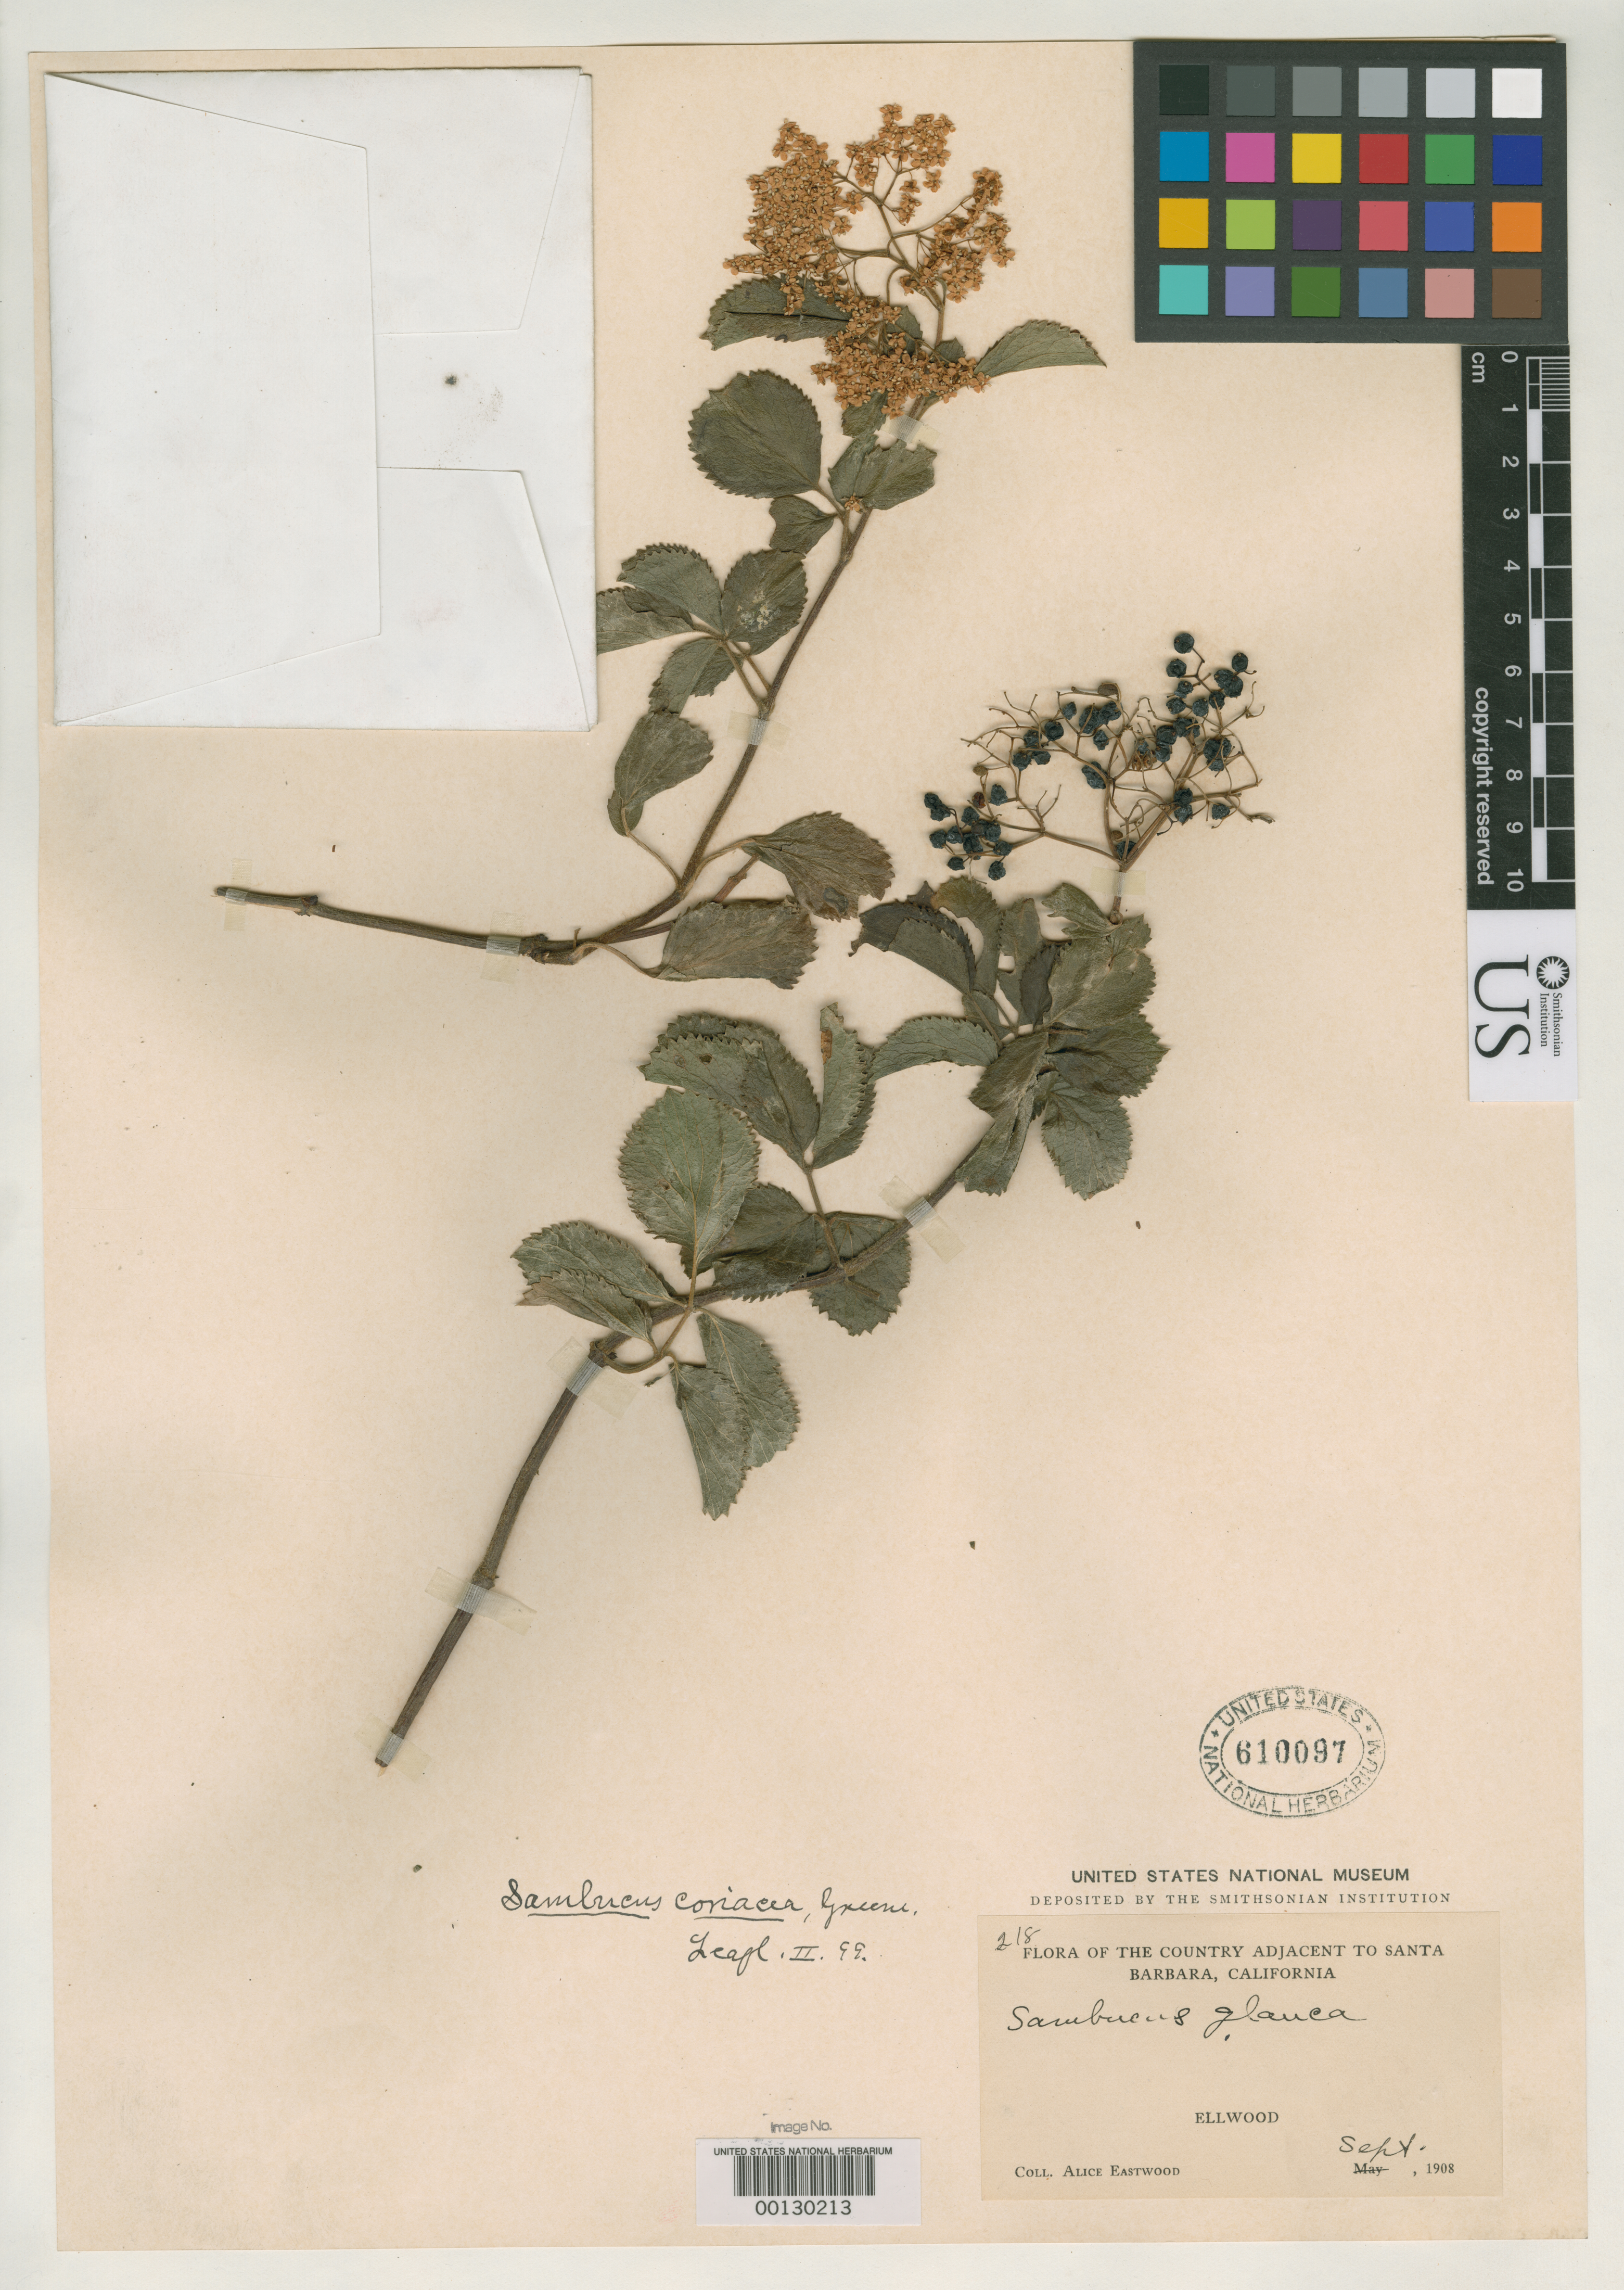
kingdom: Plantae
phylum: Tracheophyta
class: Magnoliopsida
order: Dipsacales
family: Viburnaceae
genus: Sambucus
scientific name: Sambucus coriacea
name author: Greene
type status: Holotype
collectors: A. Eastwood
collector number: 218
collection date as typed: Sep 1908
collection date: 1908-09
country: United States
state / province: California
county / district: Santa Barbara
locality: Elwood, country adjacent to Santa Barbara.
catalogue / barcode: US 610097